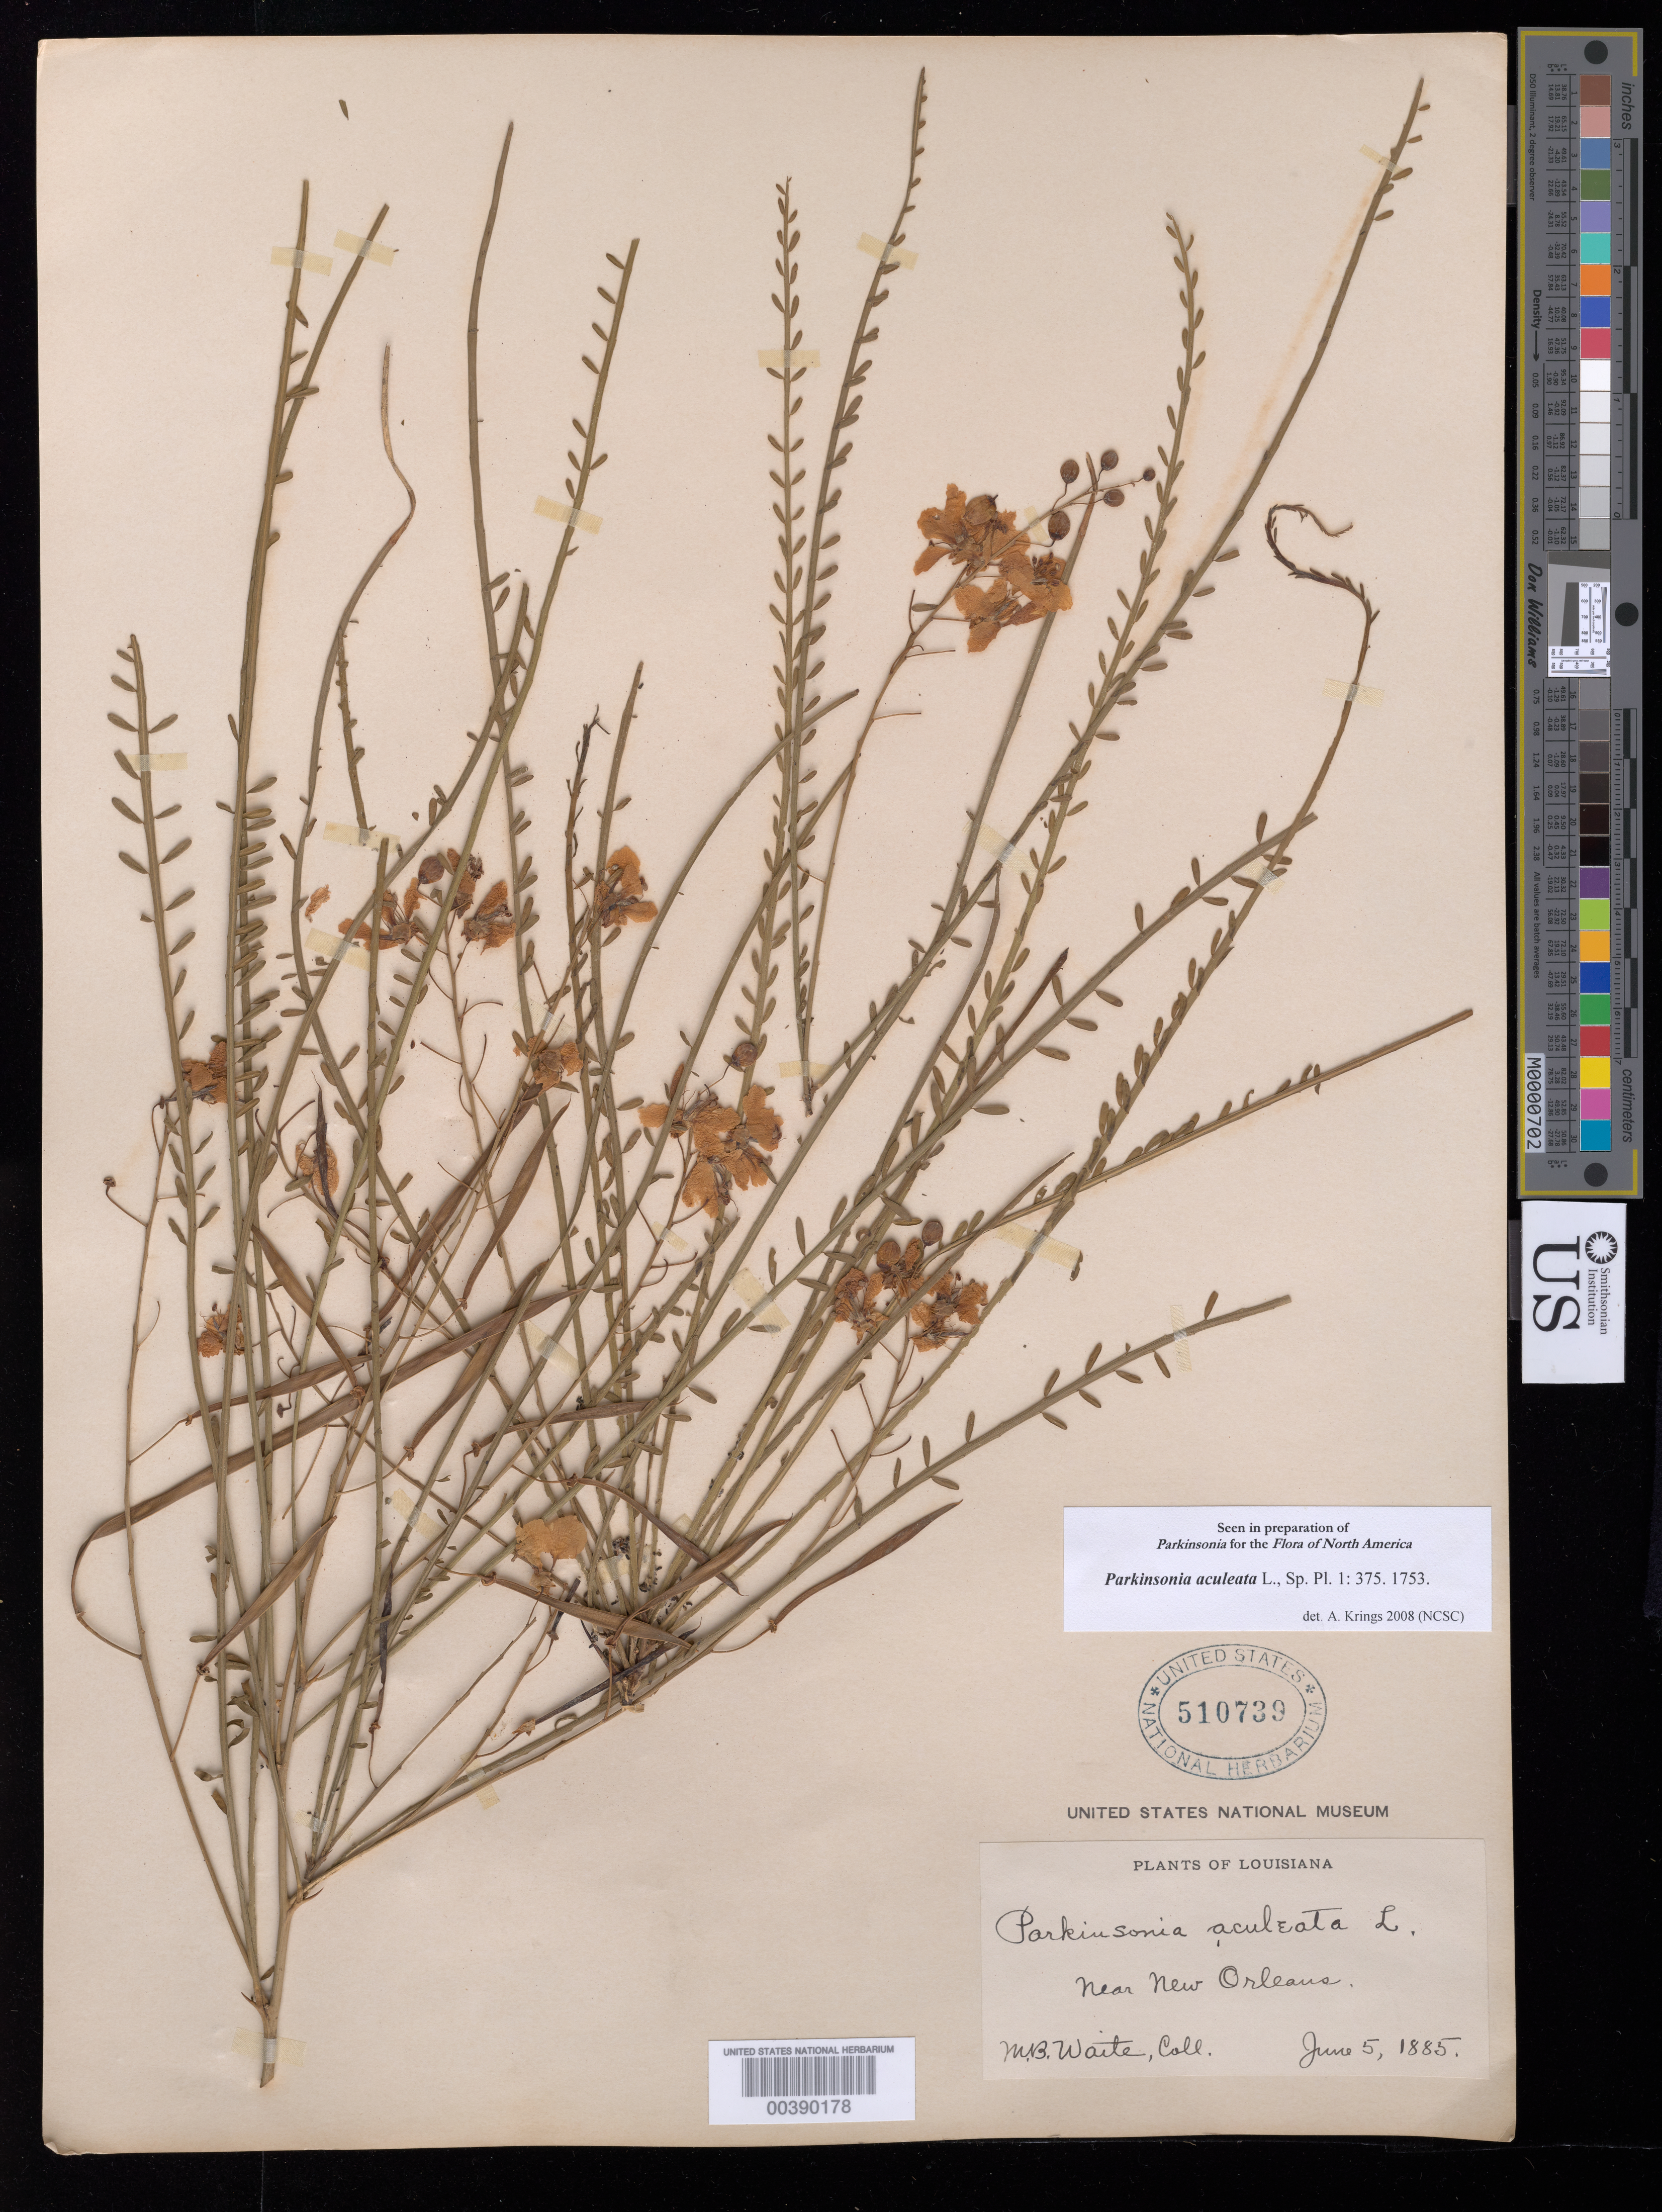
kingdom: Plantae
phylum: Tracheophyta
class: Magnoliopsida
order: Fabales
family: Fabaceae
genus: Parkinsonia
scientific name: Parkinsonia aculeata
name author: L.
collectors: M. B. Waite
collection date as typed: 05 Jun 1885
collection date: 1885-06-05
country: United States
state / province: Louisiana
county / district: Orleans Parish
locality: New orleans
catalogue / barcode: US 510739